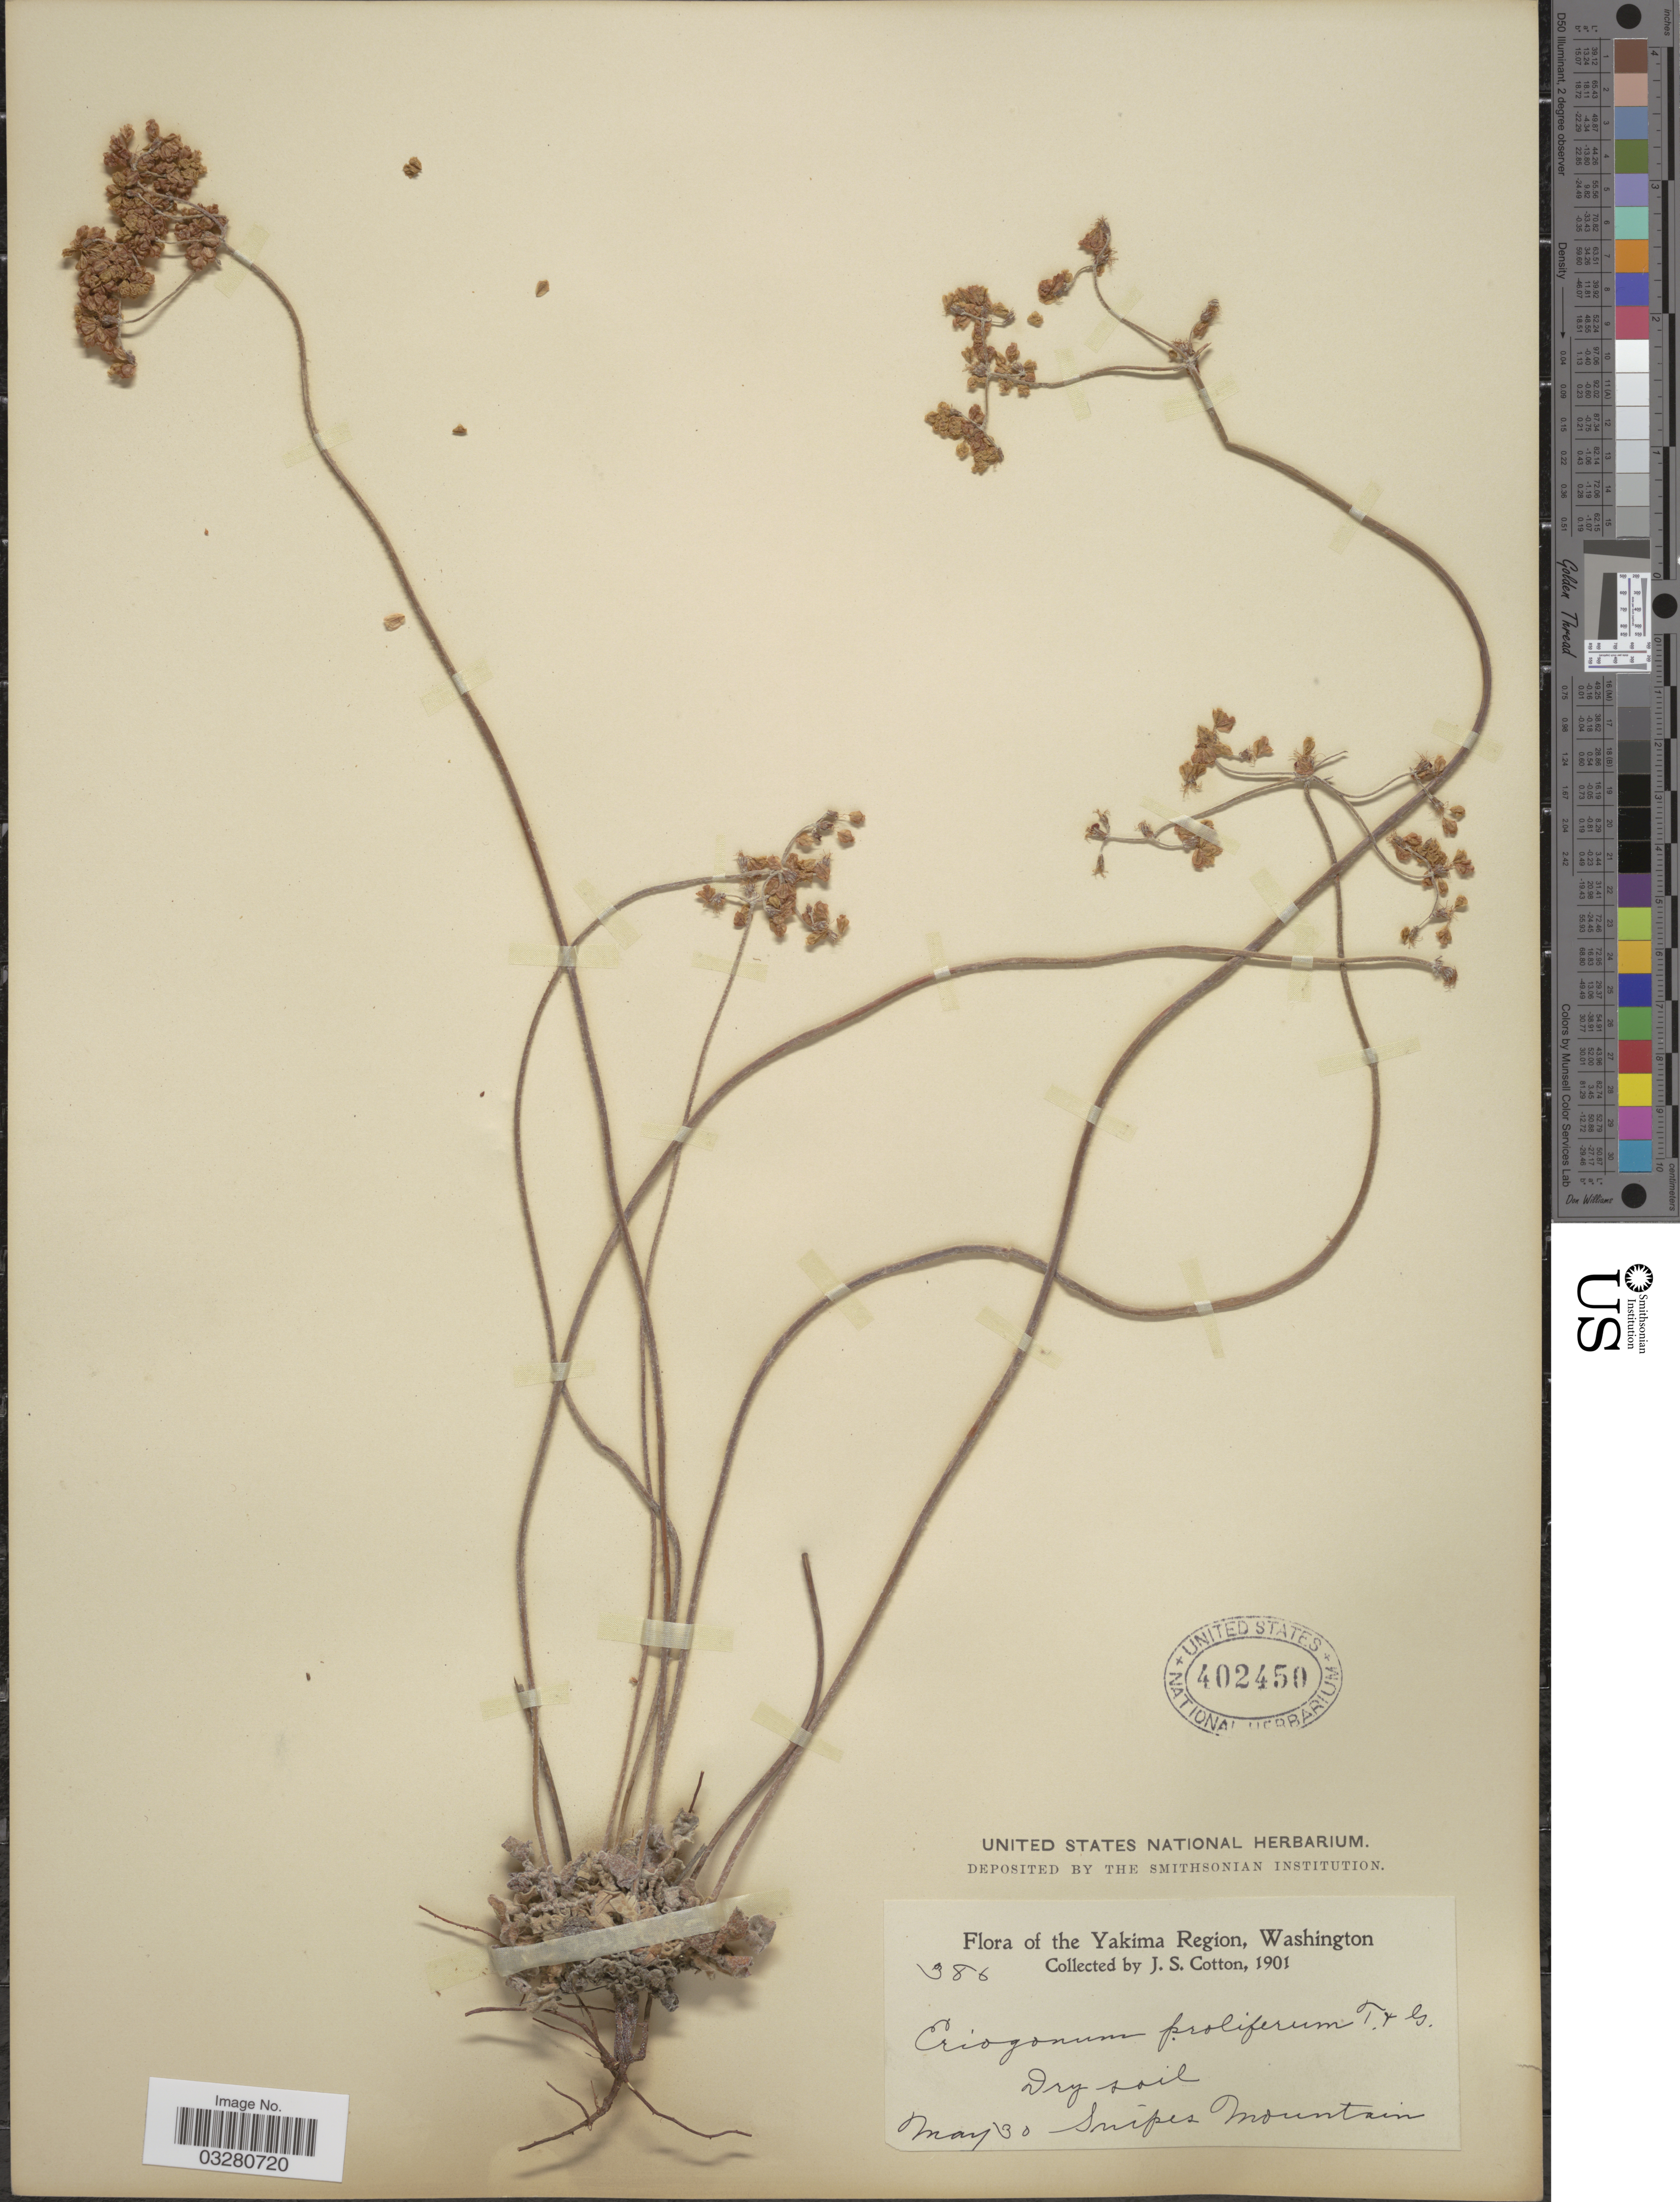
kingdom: Plantae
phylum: Tracheophyta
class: Magnoliopsida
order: Caryophyllales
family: Polygonaceae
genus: Eriogonum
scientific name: Eriogonum strictum subsp. proliferum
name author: (Torr. & A. Gray) S. Stokes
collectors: J. S. Cotton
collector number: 386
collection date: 1901-05-30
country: United States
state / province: Washington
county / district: Yakima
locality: Yakima Region. Sniper Mountain.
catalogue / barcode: US 402450